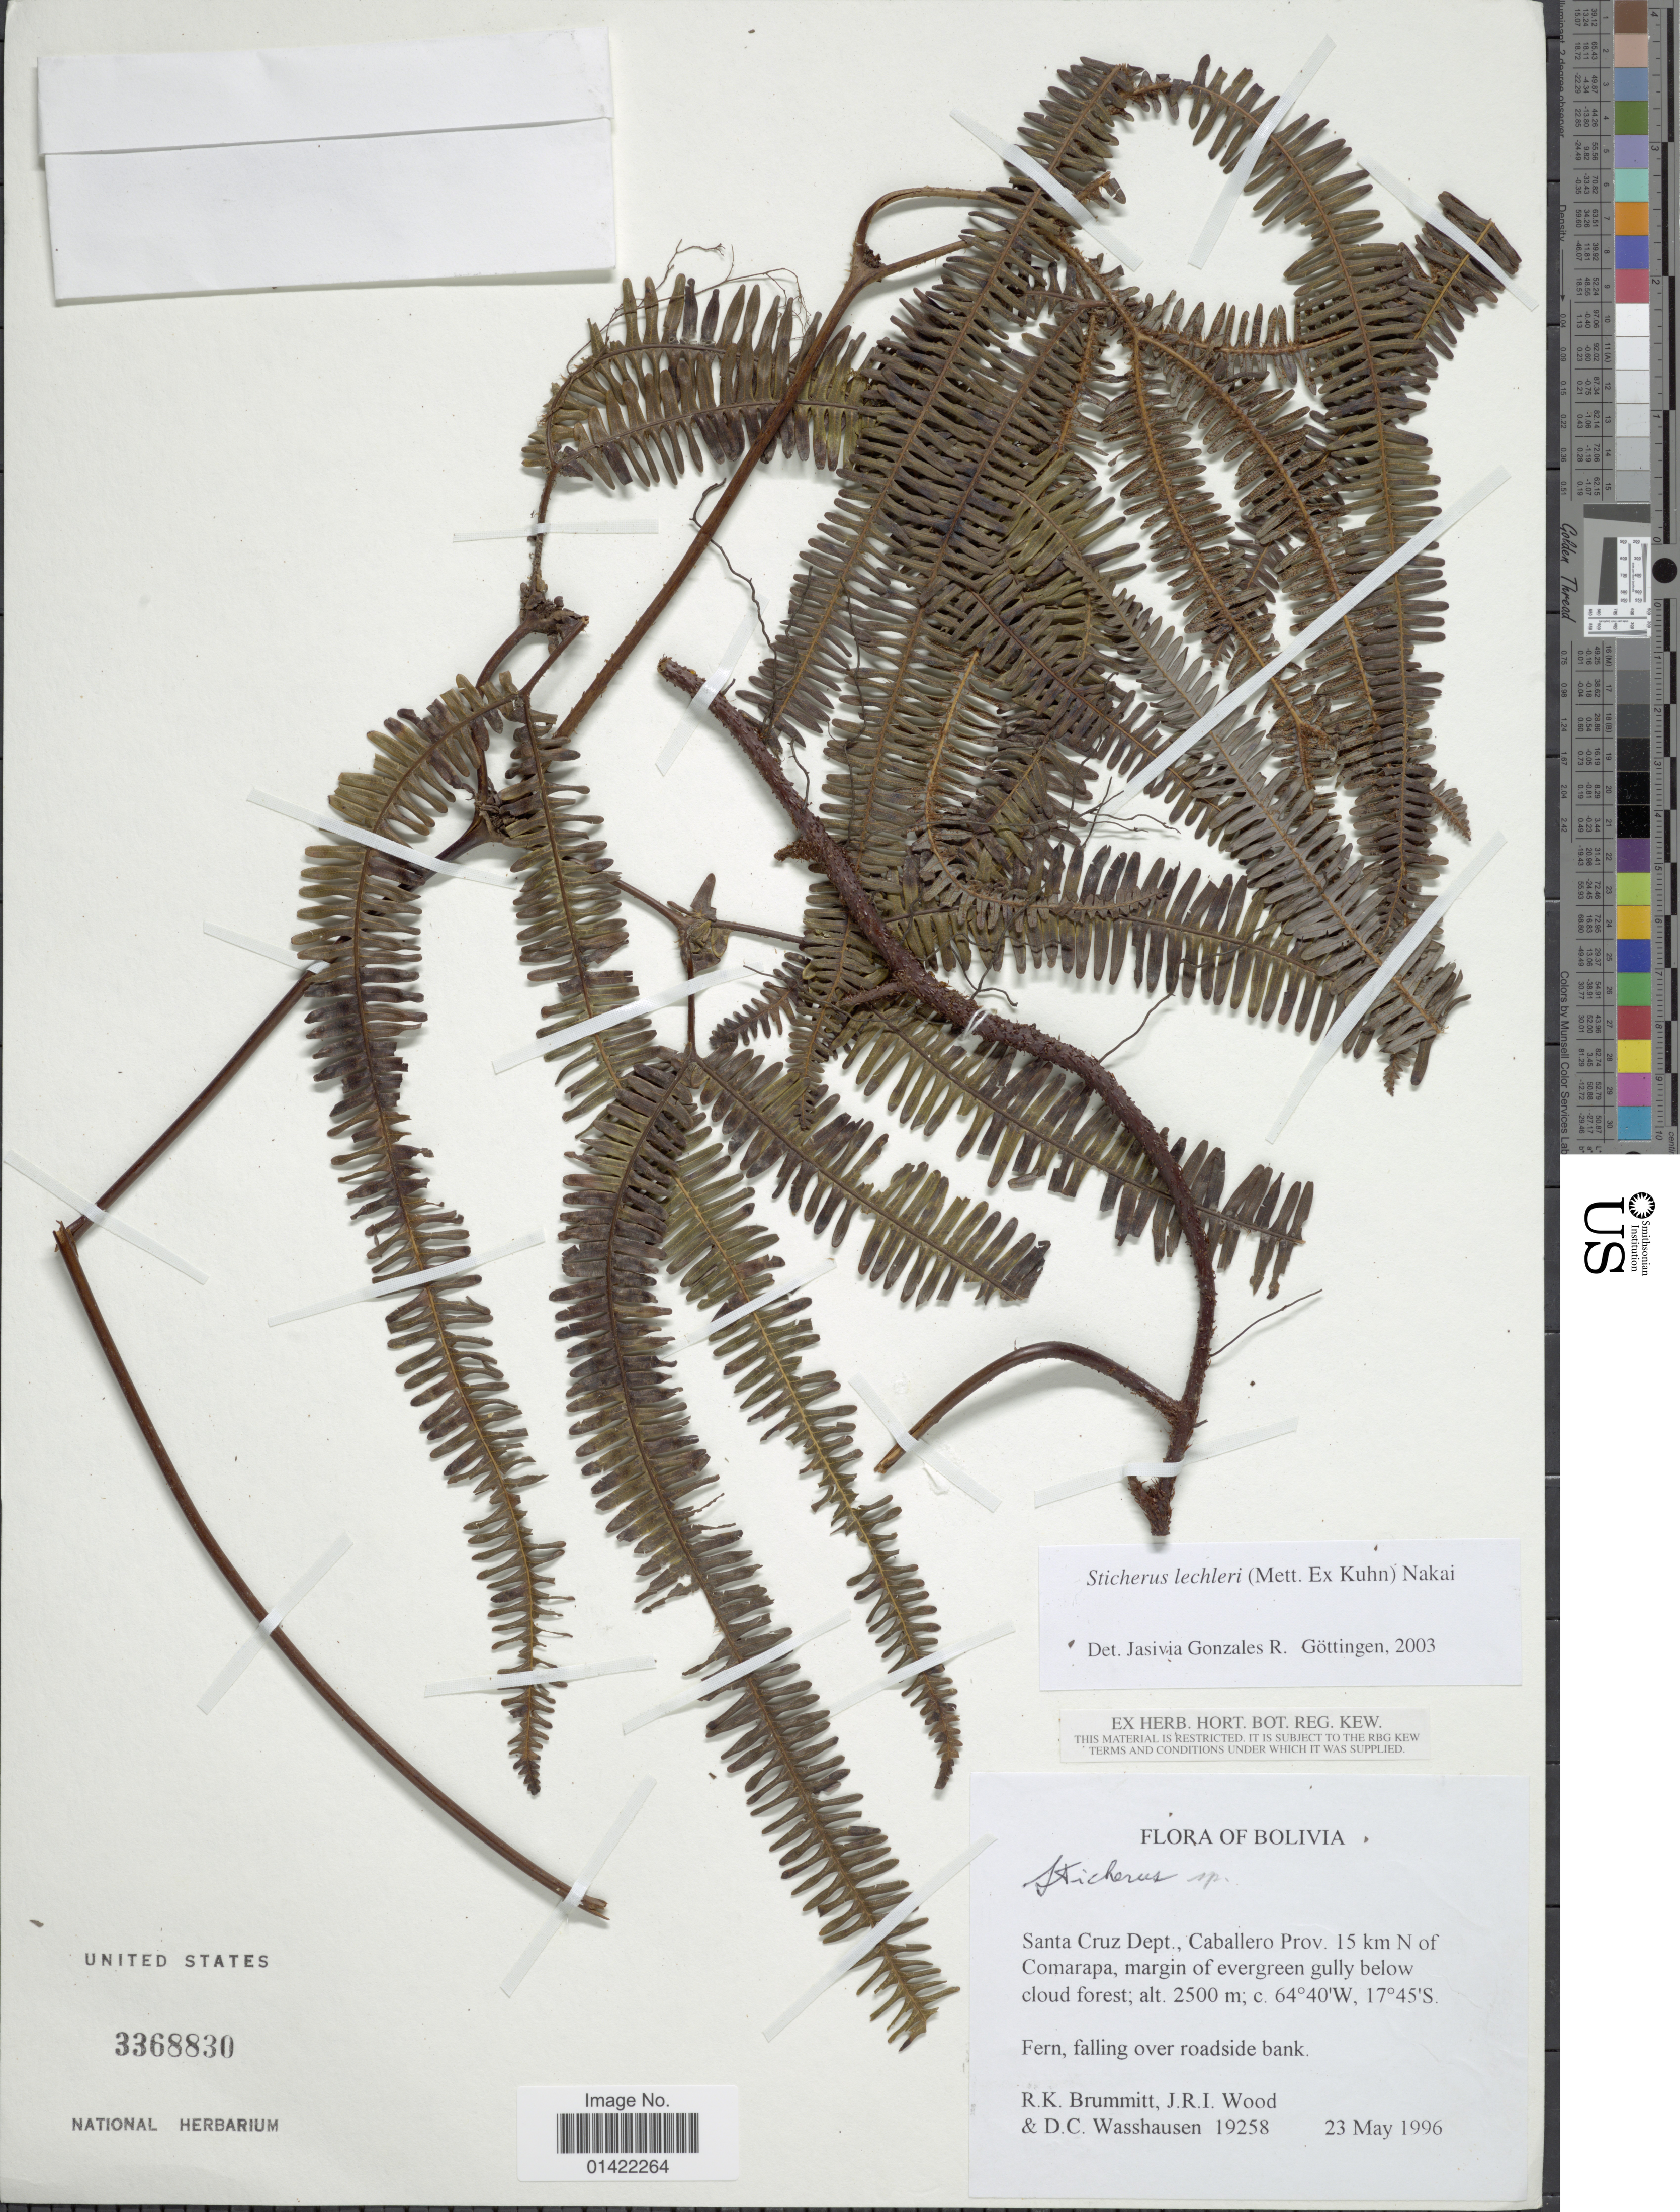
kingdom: Plantae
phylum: Tracheophyta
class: Polypodiopsida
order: Gleicheniales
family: Gleicheniaceae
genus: Sticherus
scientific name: Sticherus lechleri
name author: (Mett. ex Kuhn) Nakai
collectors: R. Brummitt, J. R. I. Wood & D. C. Wasshausen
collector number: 19258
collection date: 1996-05-23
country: Bolivia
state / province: Santa Cruz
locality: Caballero Prov. 15 km N of Comrapa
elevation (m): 2500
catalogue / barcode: US 3368830